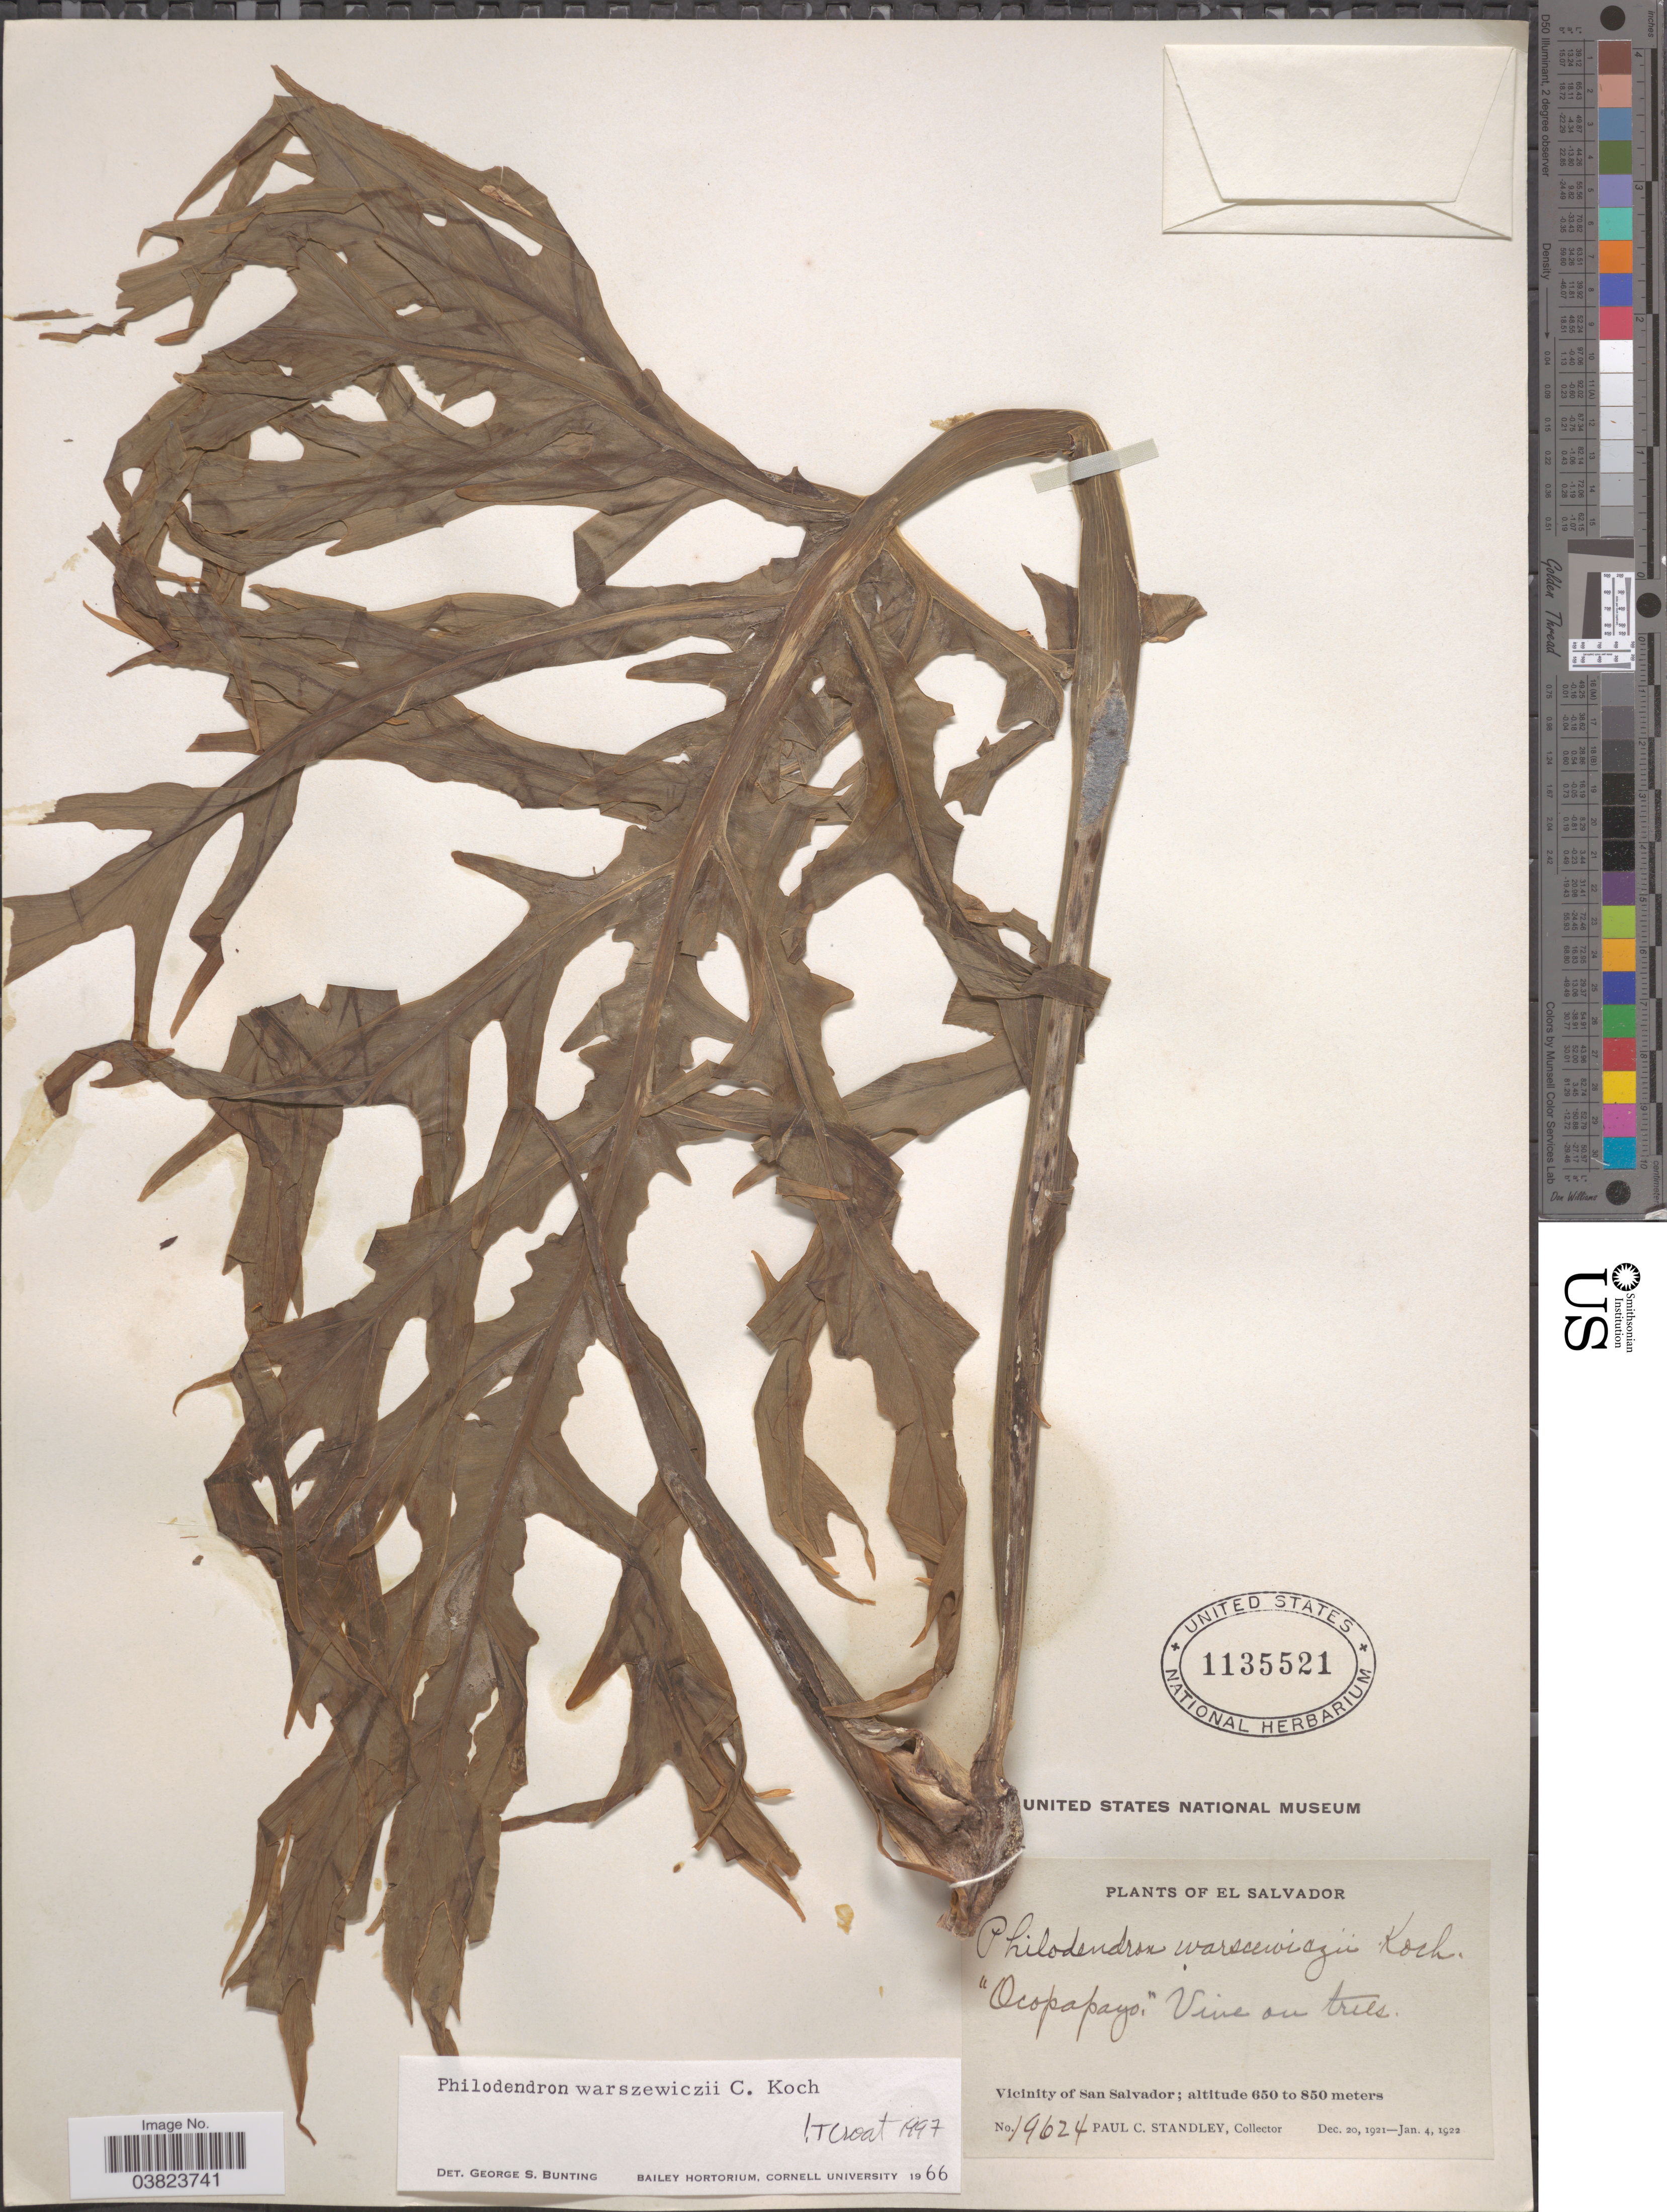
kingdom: Plantae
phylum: Tracheophyta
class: Liliopsida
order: Alismatales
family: Araceae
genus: Philodendron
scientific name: Philodendron warszewiczii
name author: K. Koch & C.D. Bouché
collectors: P. C. Standley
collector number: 19624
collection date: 1921-12-20/1922-01-04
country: El Salvador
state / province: San Salvador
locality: Vicinity of San Salvador.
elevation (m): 650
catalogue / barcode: US 1135521